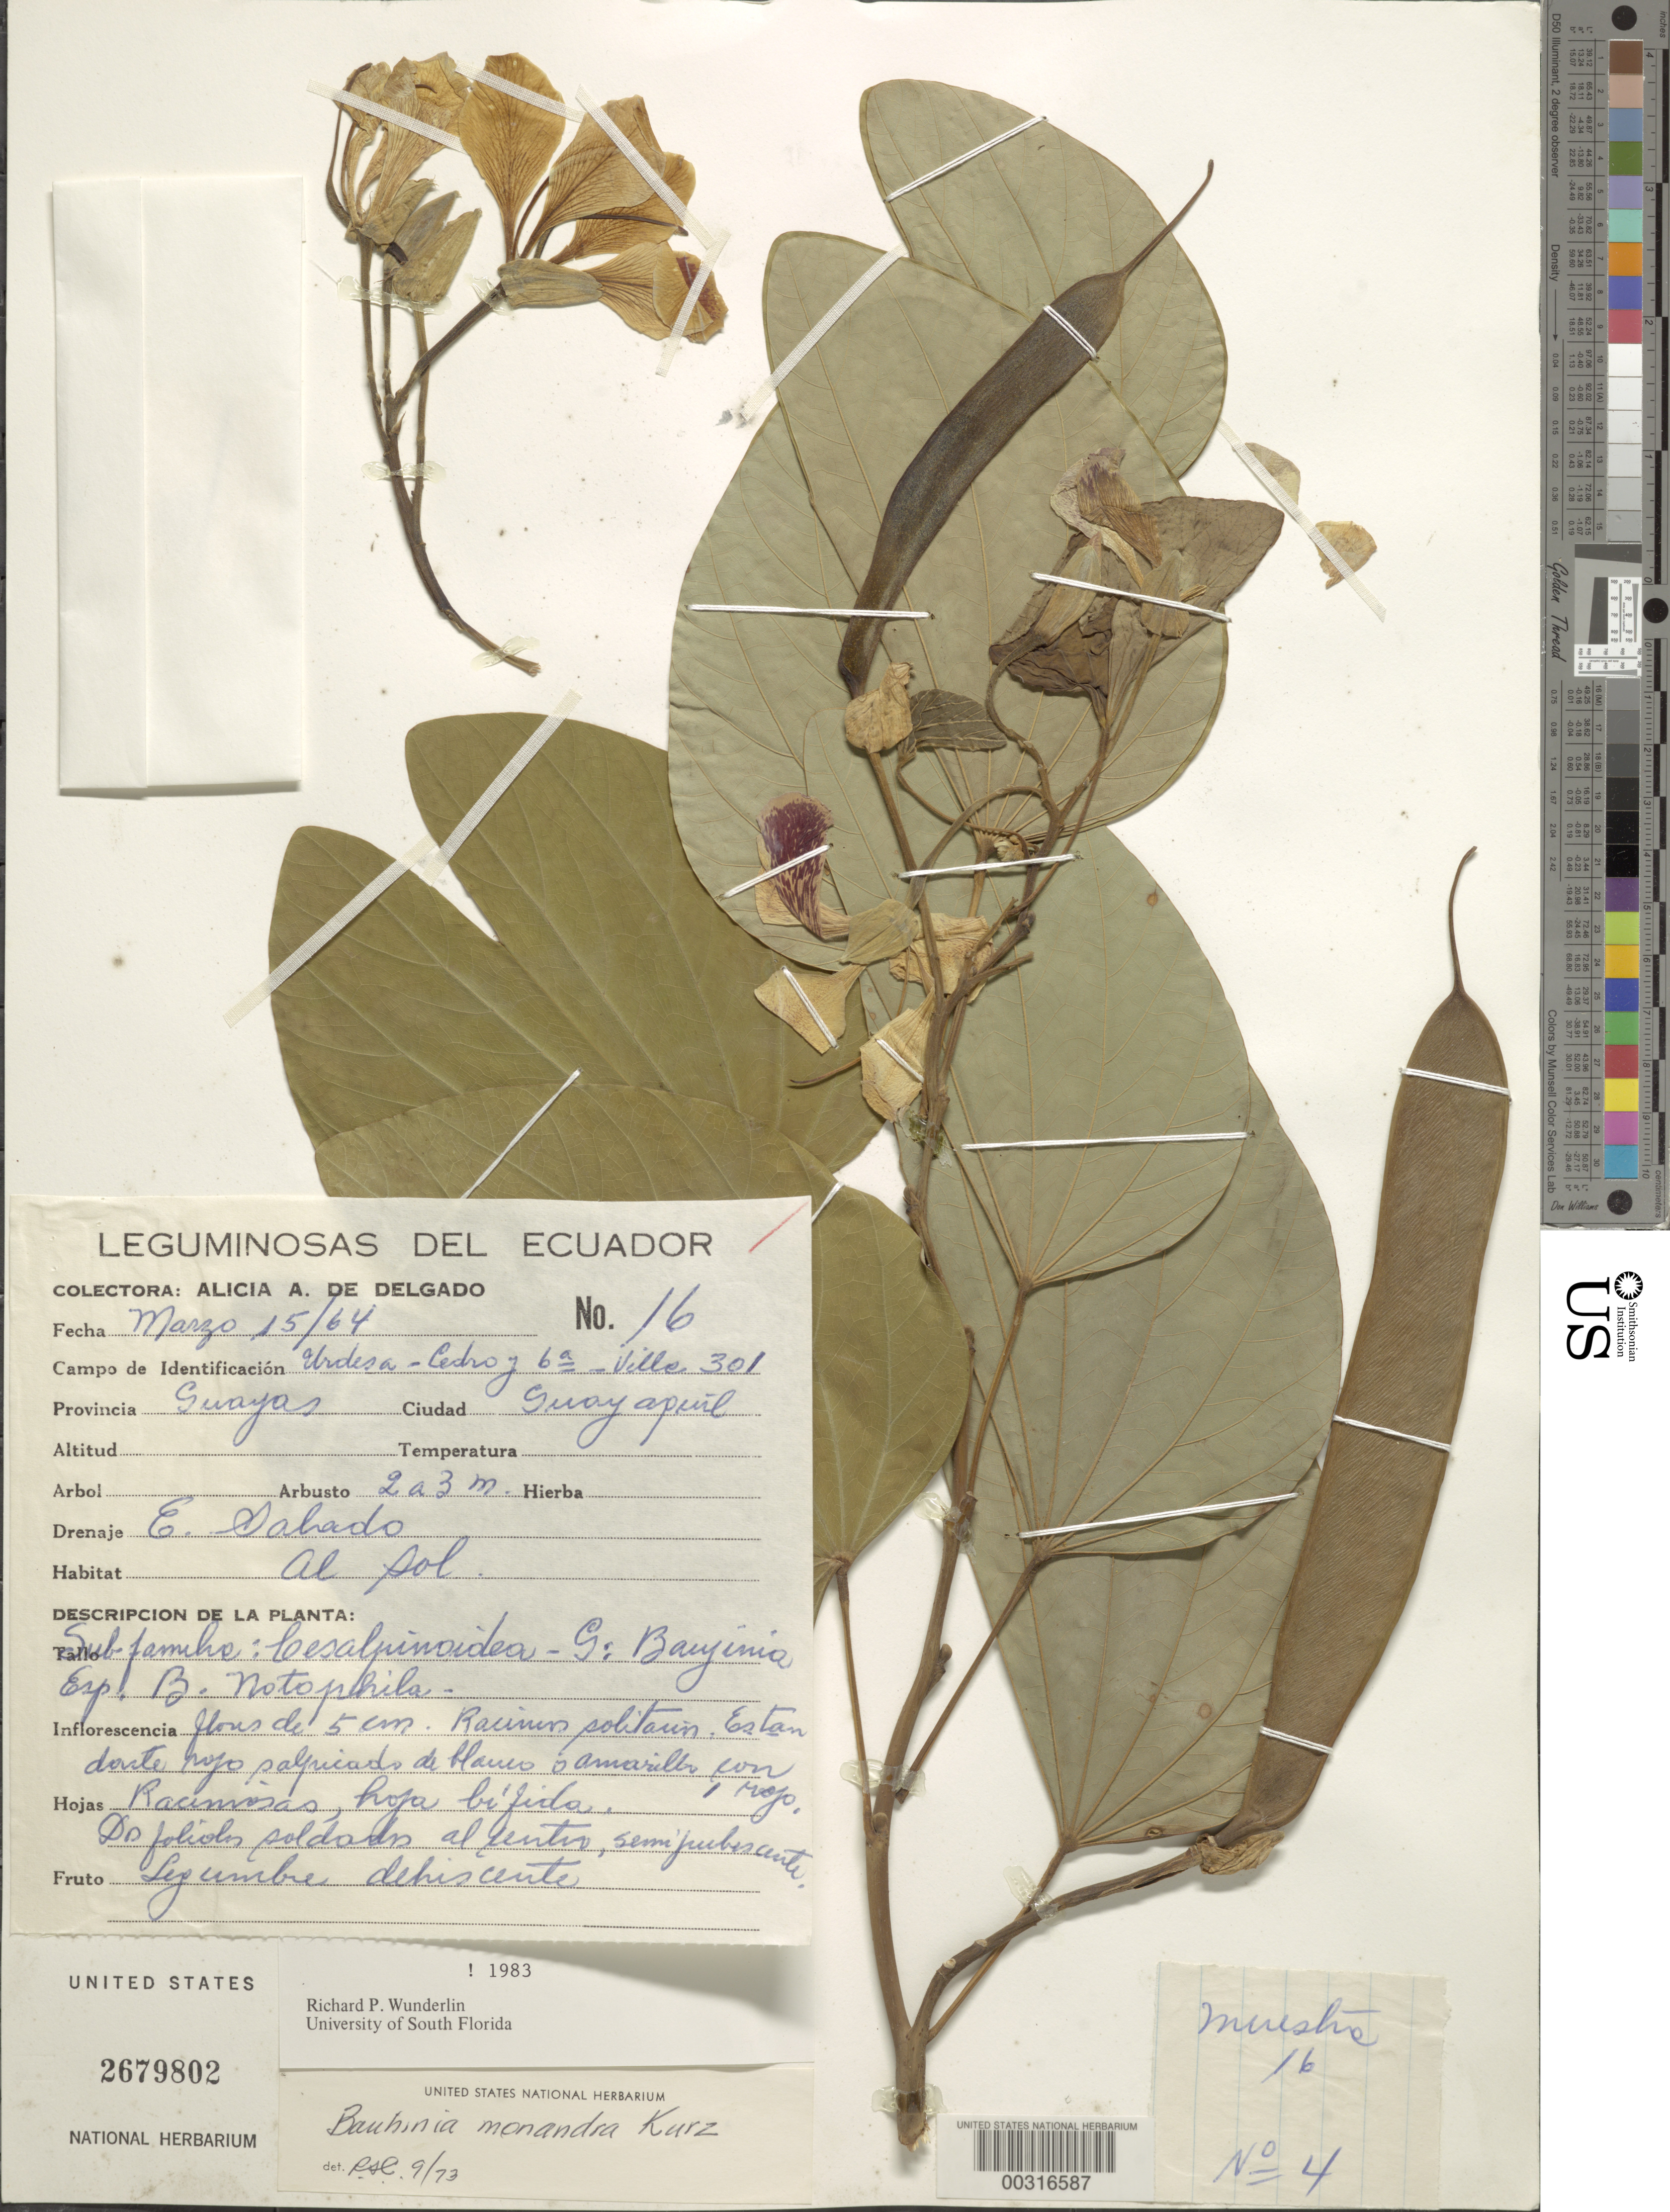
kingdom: Plantae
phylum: Tracheophyta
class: Magnoliopsida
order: Fabales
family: Fabaceae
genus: Bauhinia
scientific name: Bauhinia monandra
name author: Kurz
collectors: A. A. Delgado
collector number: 16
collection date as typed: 15 Mar 1964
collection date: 1964-03-15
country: Ecuador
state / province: Guayas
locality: Guayaquil.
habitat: In the sun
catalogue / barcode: US 2679802